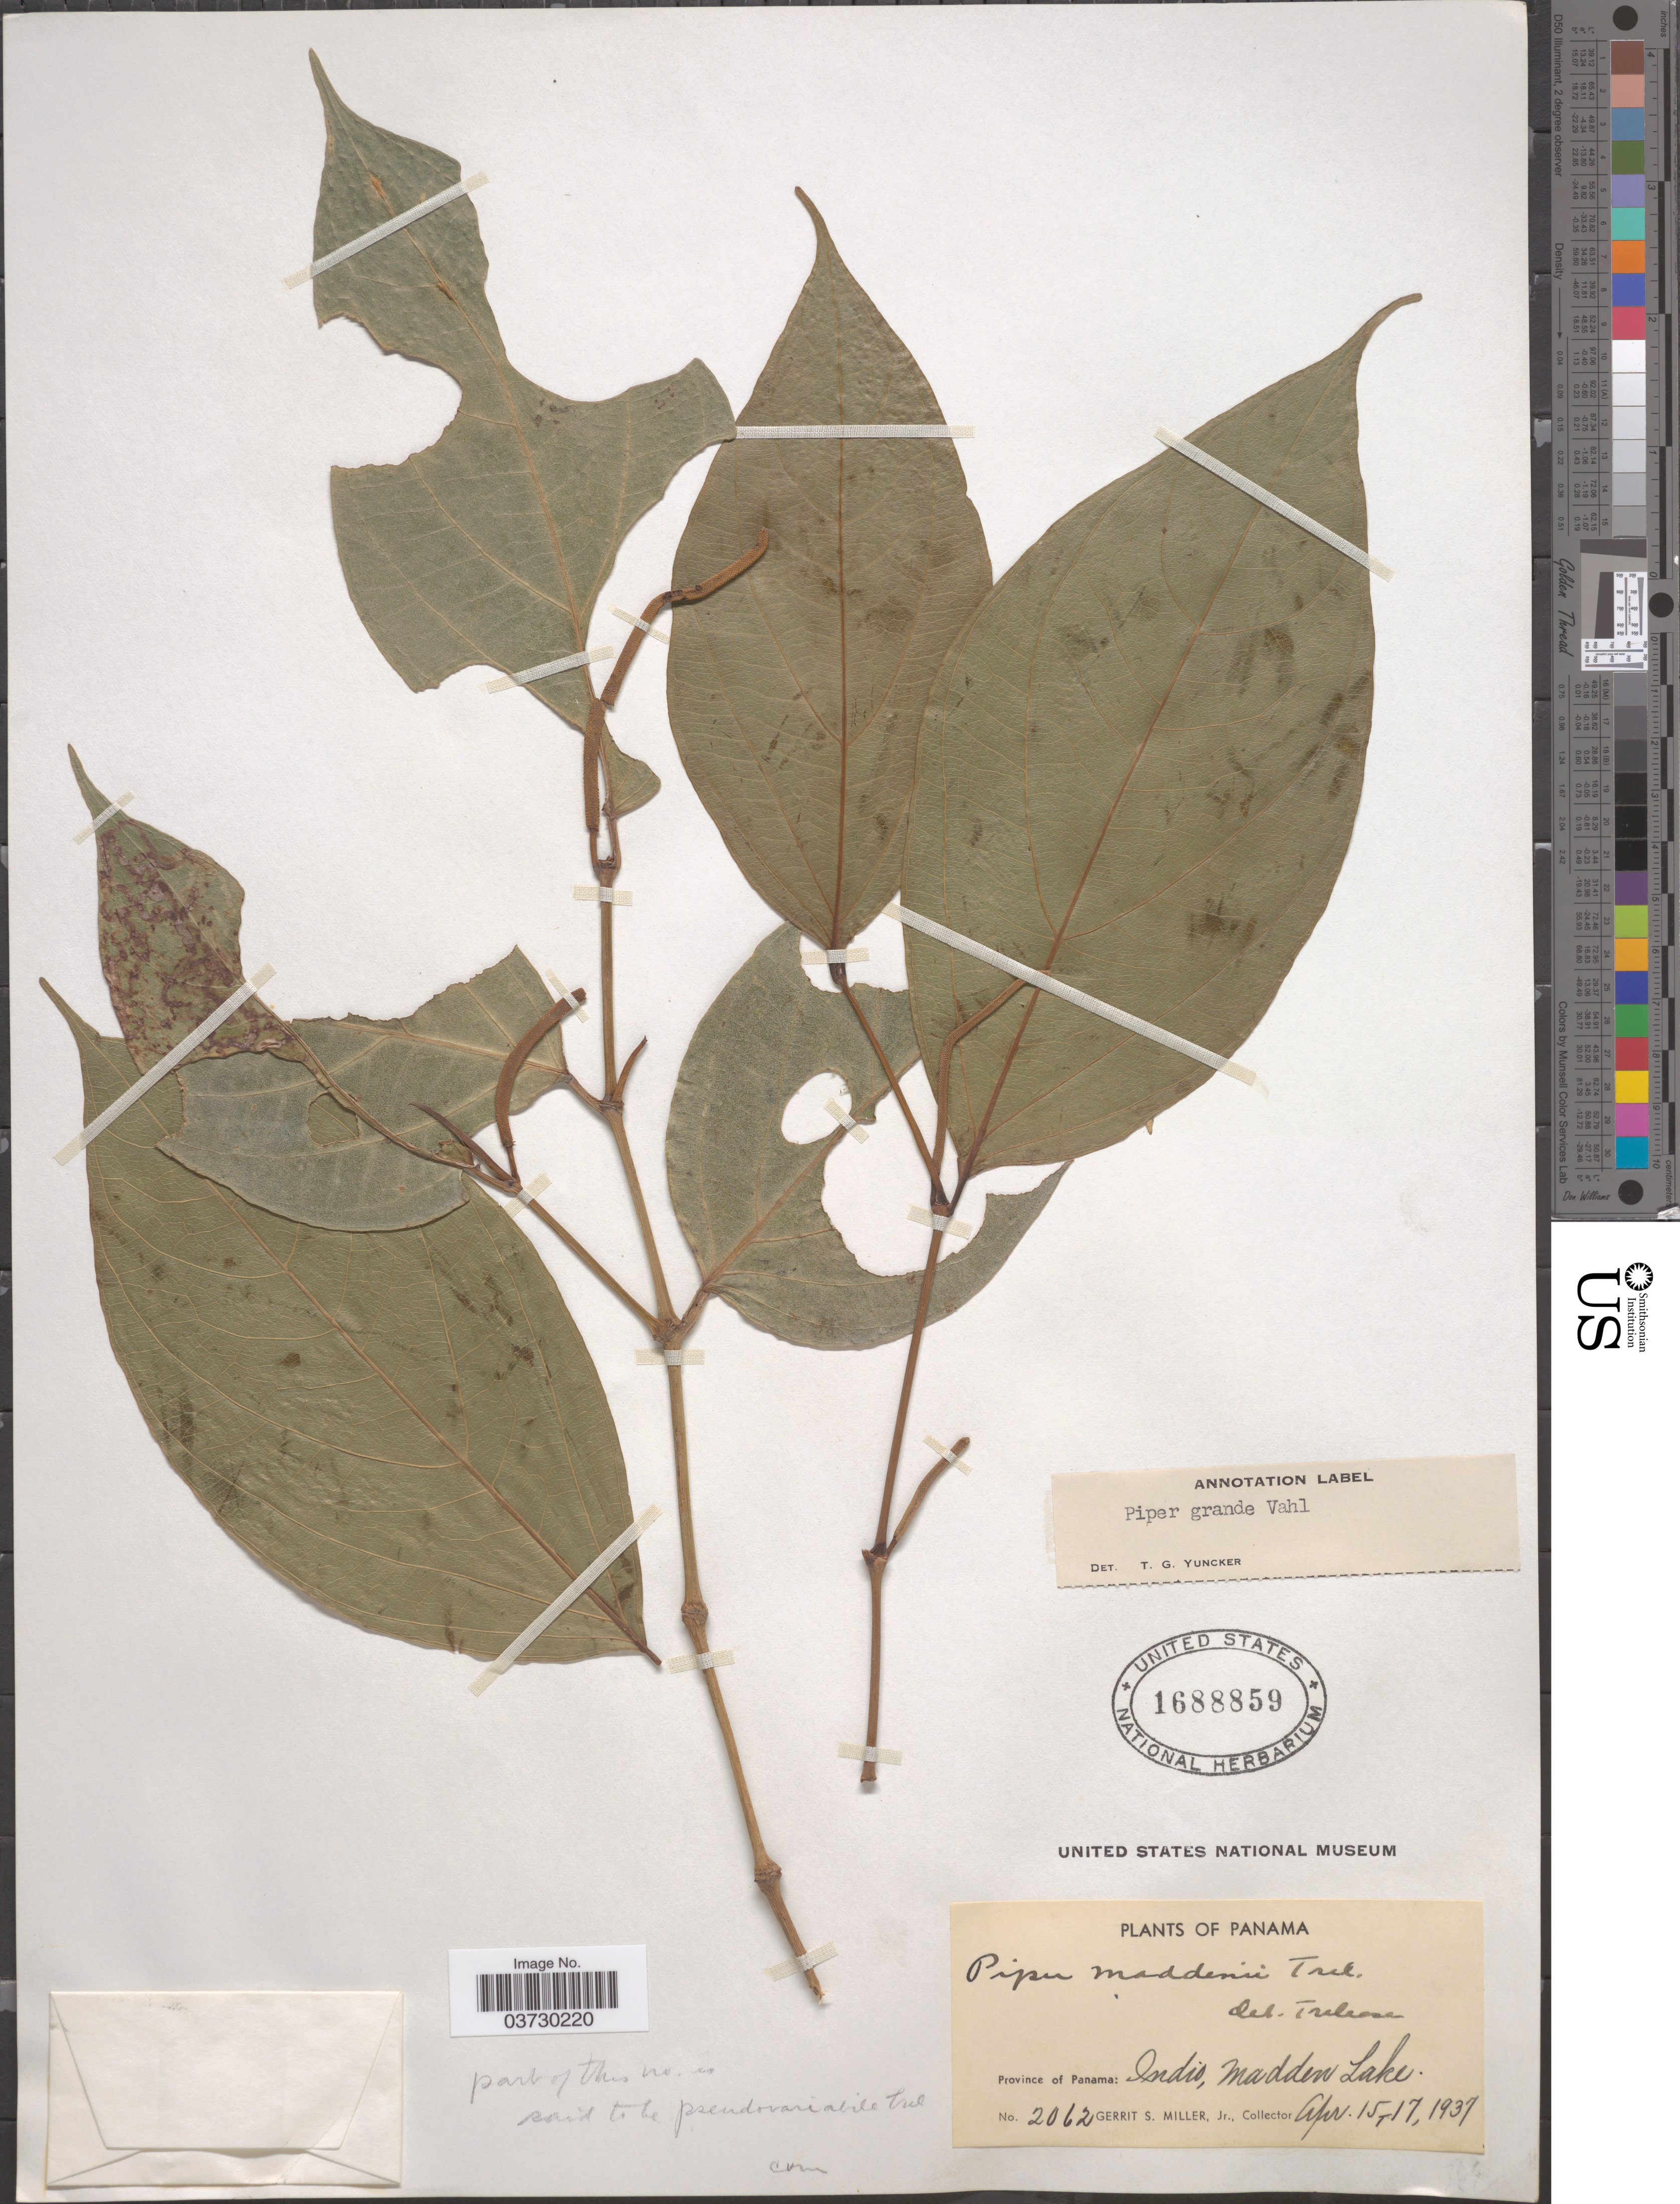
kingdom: Plantae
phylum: Tracheophyta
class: Magnoliopsida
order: Piperales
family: Piperaceae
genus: Piper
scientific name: Piper grande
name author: Vahl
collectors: G. S. Miller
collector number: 2062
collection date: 1937-04-15/1937-04-17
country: Panama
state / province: Panamá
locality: Indio, Madden Lake.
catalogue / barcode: US 1688859